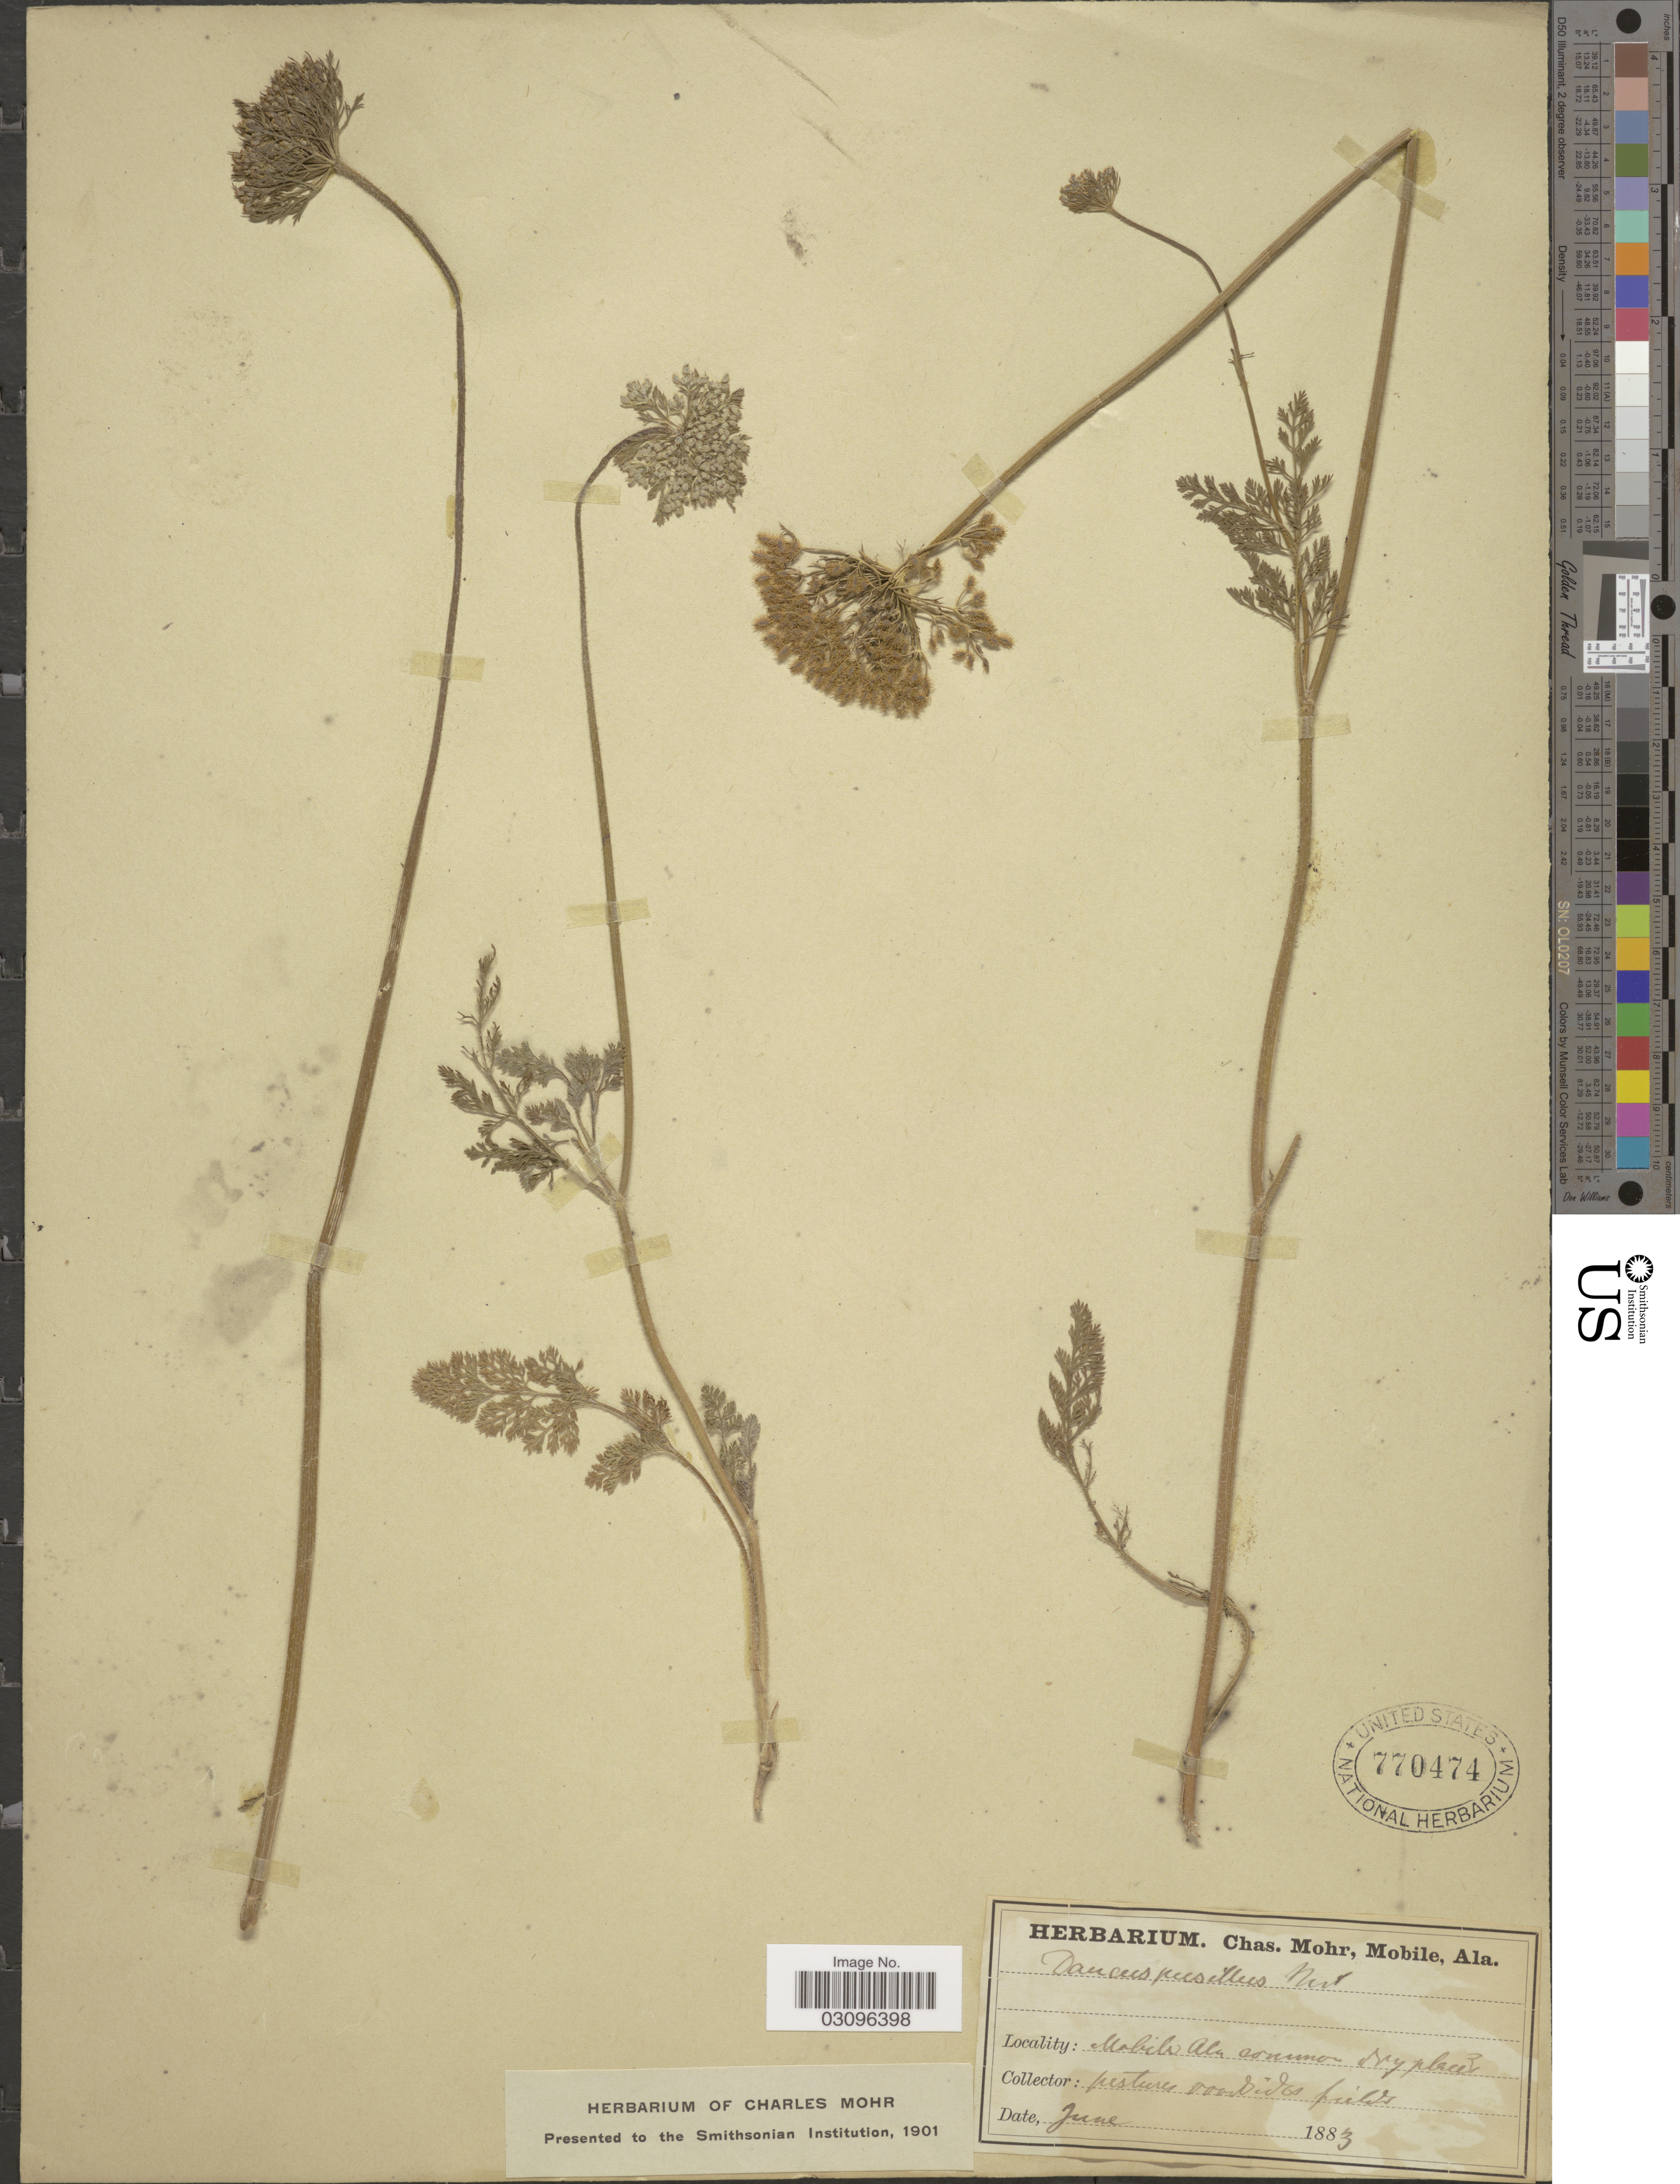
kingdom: Plantae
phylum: Tracheophyta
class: Magnoliopsida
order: Apiales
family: Apiaceae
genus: Daucus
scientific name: Daucus pusillus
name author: Michx.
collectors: ex herb. Charles Mohr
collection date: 1883-06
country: United States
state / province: Alabama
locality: Mobile Ala.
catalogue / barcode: US 770474